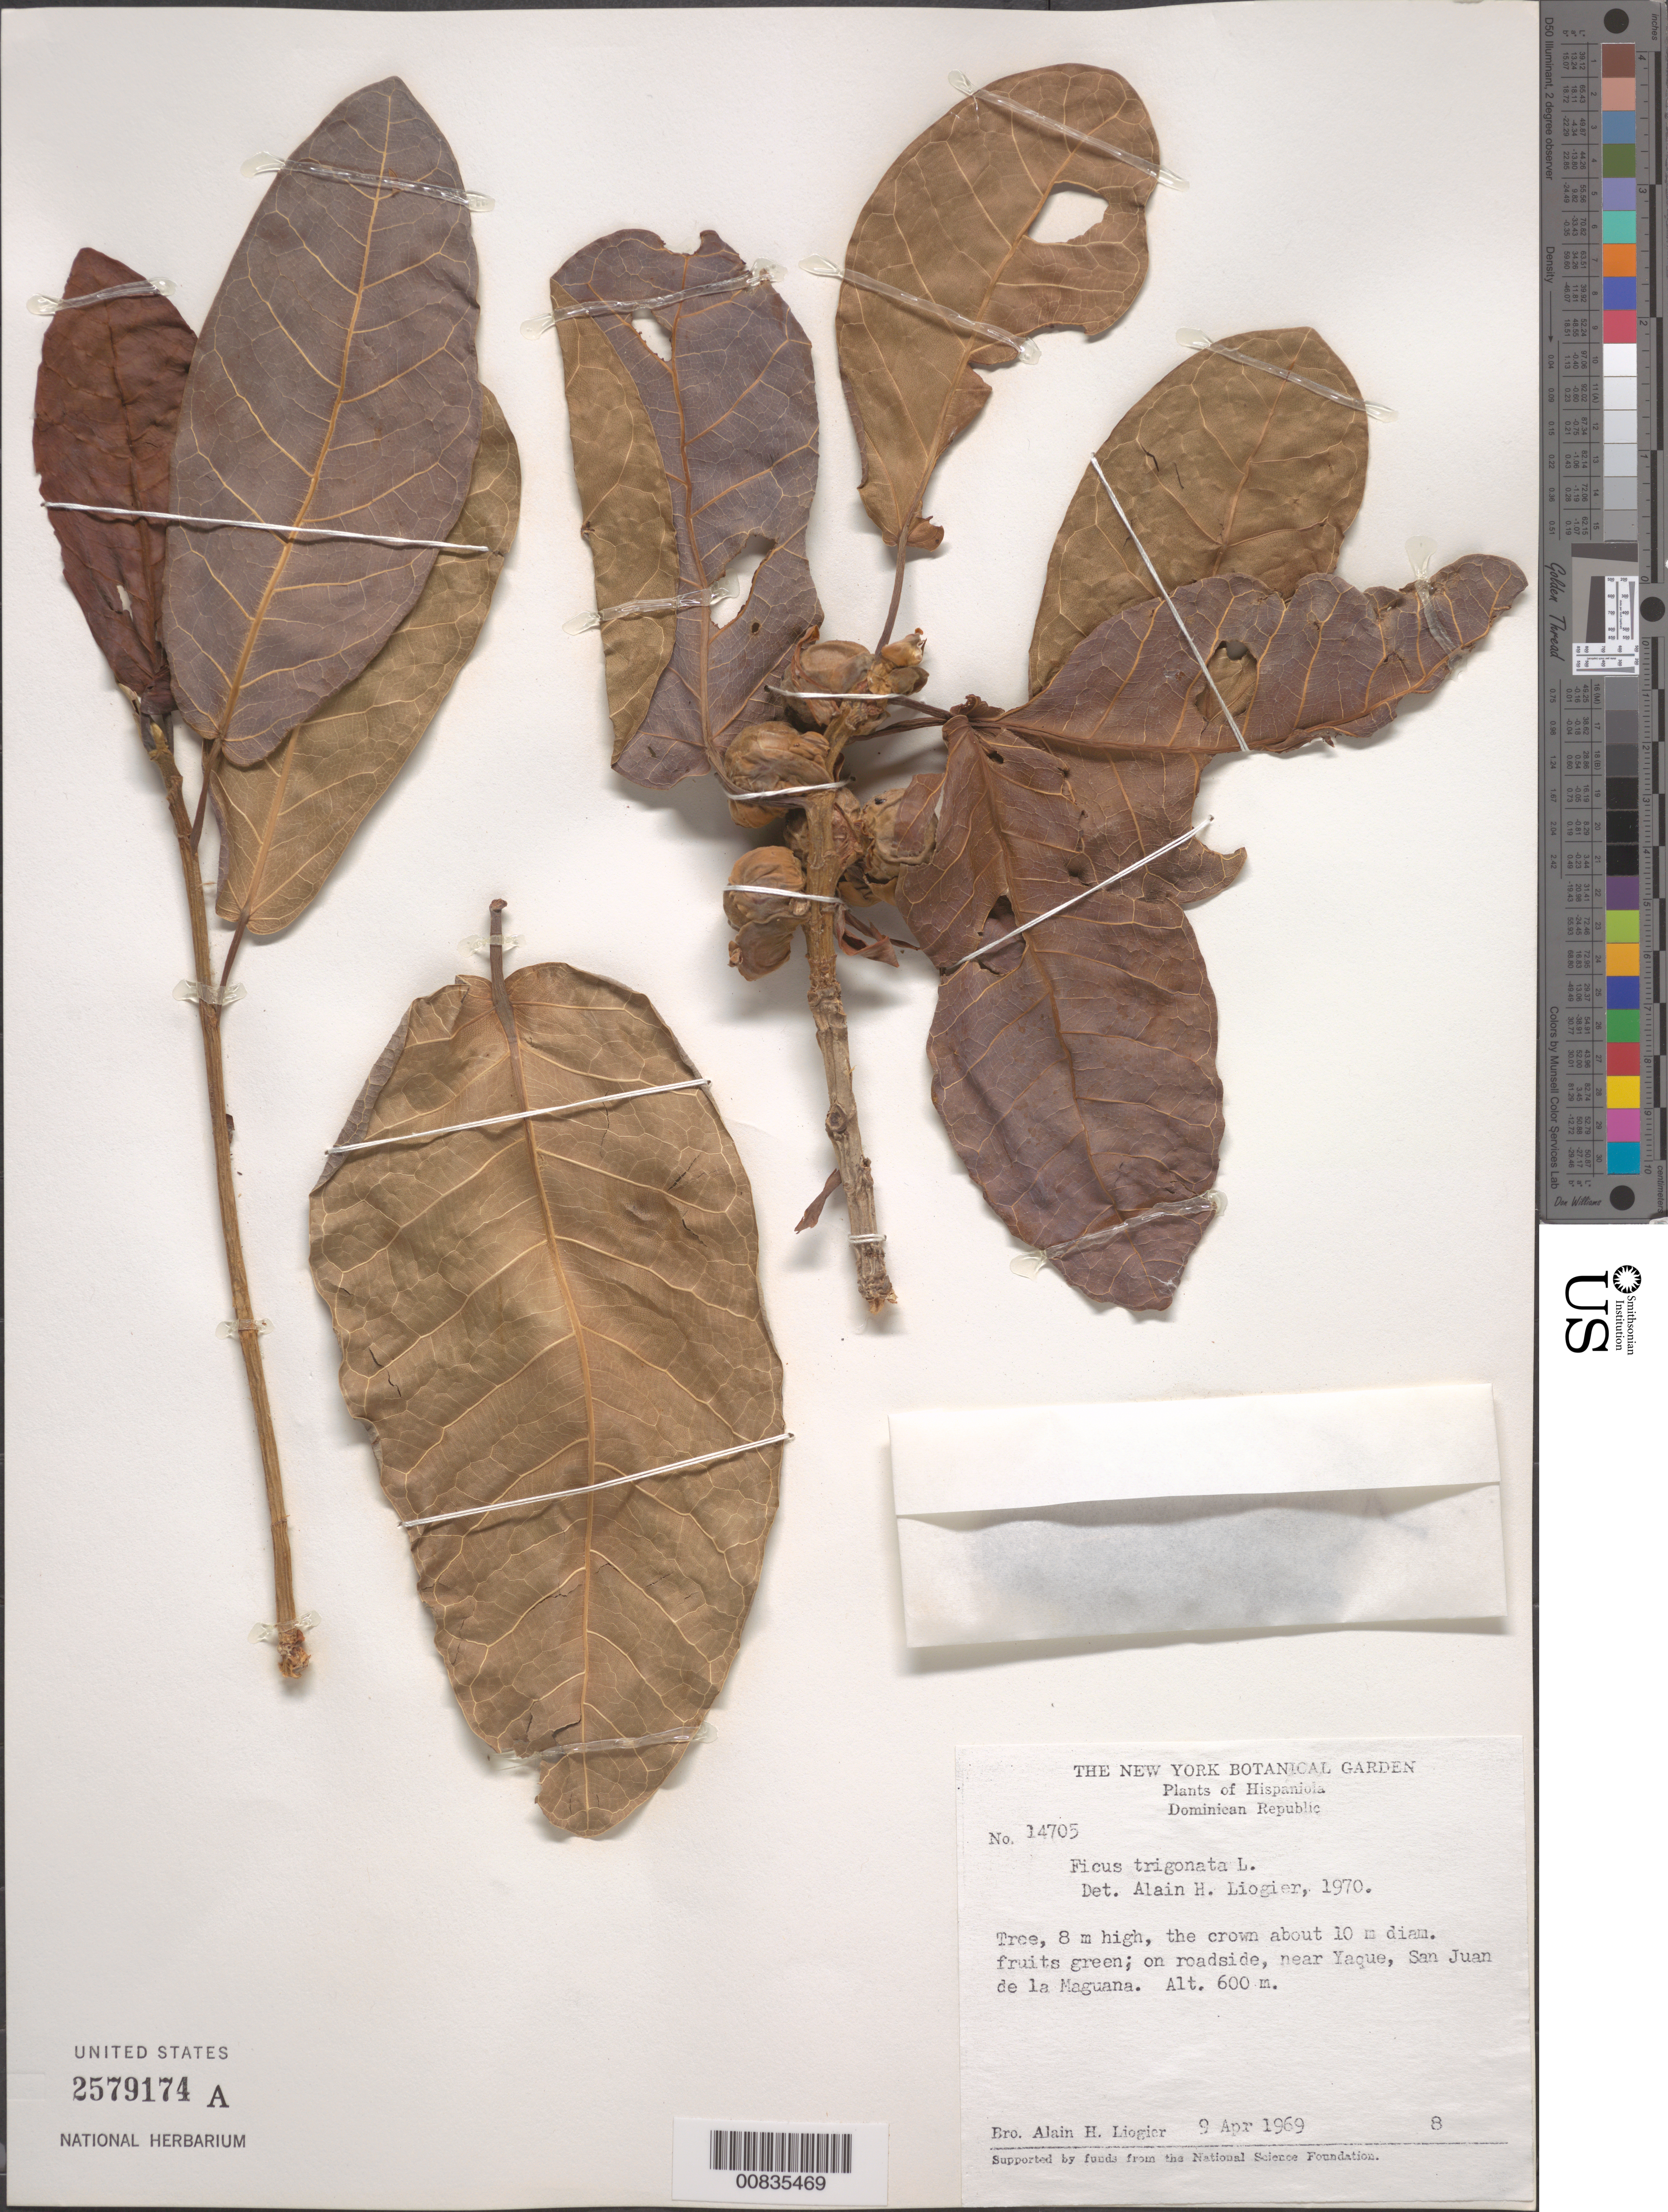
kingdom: Plantae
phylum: Tracheophyta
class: Magnoliopsida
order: Rosales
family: Moraceae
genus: Ficus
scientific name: Ficus mitraphora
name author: Warb.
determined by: Cardoso Pederneiras, L.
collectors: A. H. Liogier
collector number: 14705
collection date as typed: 09 Apr 1969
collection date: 1969-04-09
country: Dominican Republic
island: Hispaniola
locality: On roadside, near Yaque, San Juan de la Maguana.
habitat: Roadside.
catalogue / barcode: US 2579174A